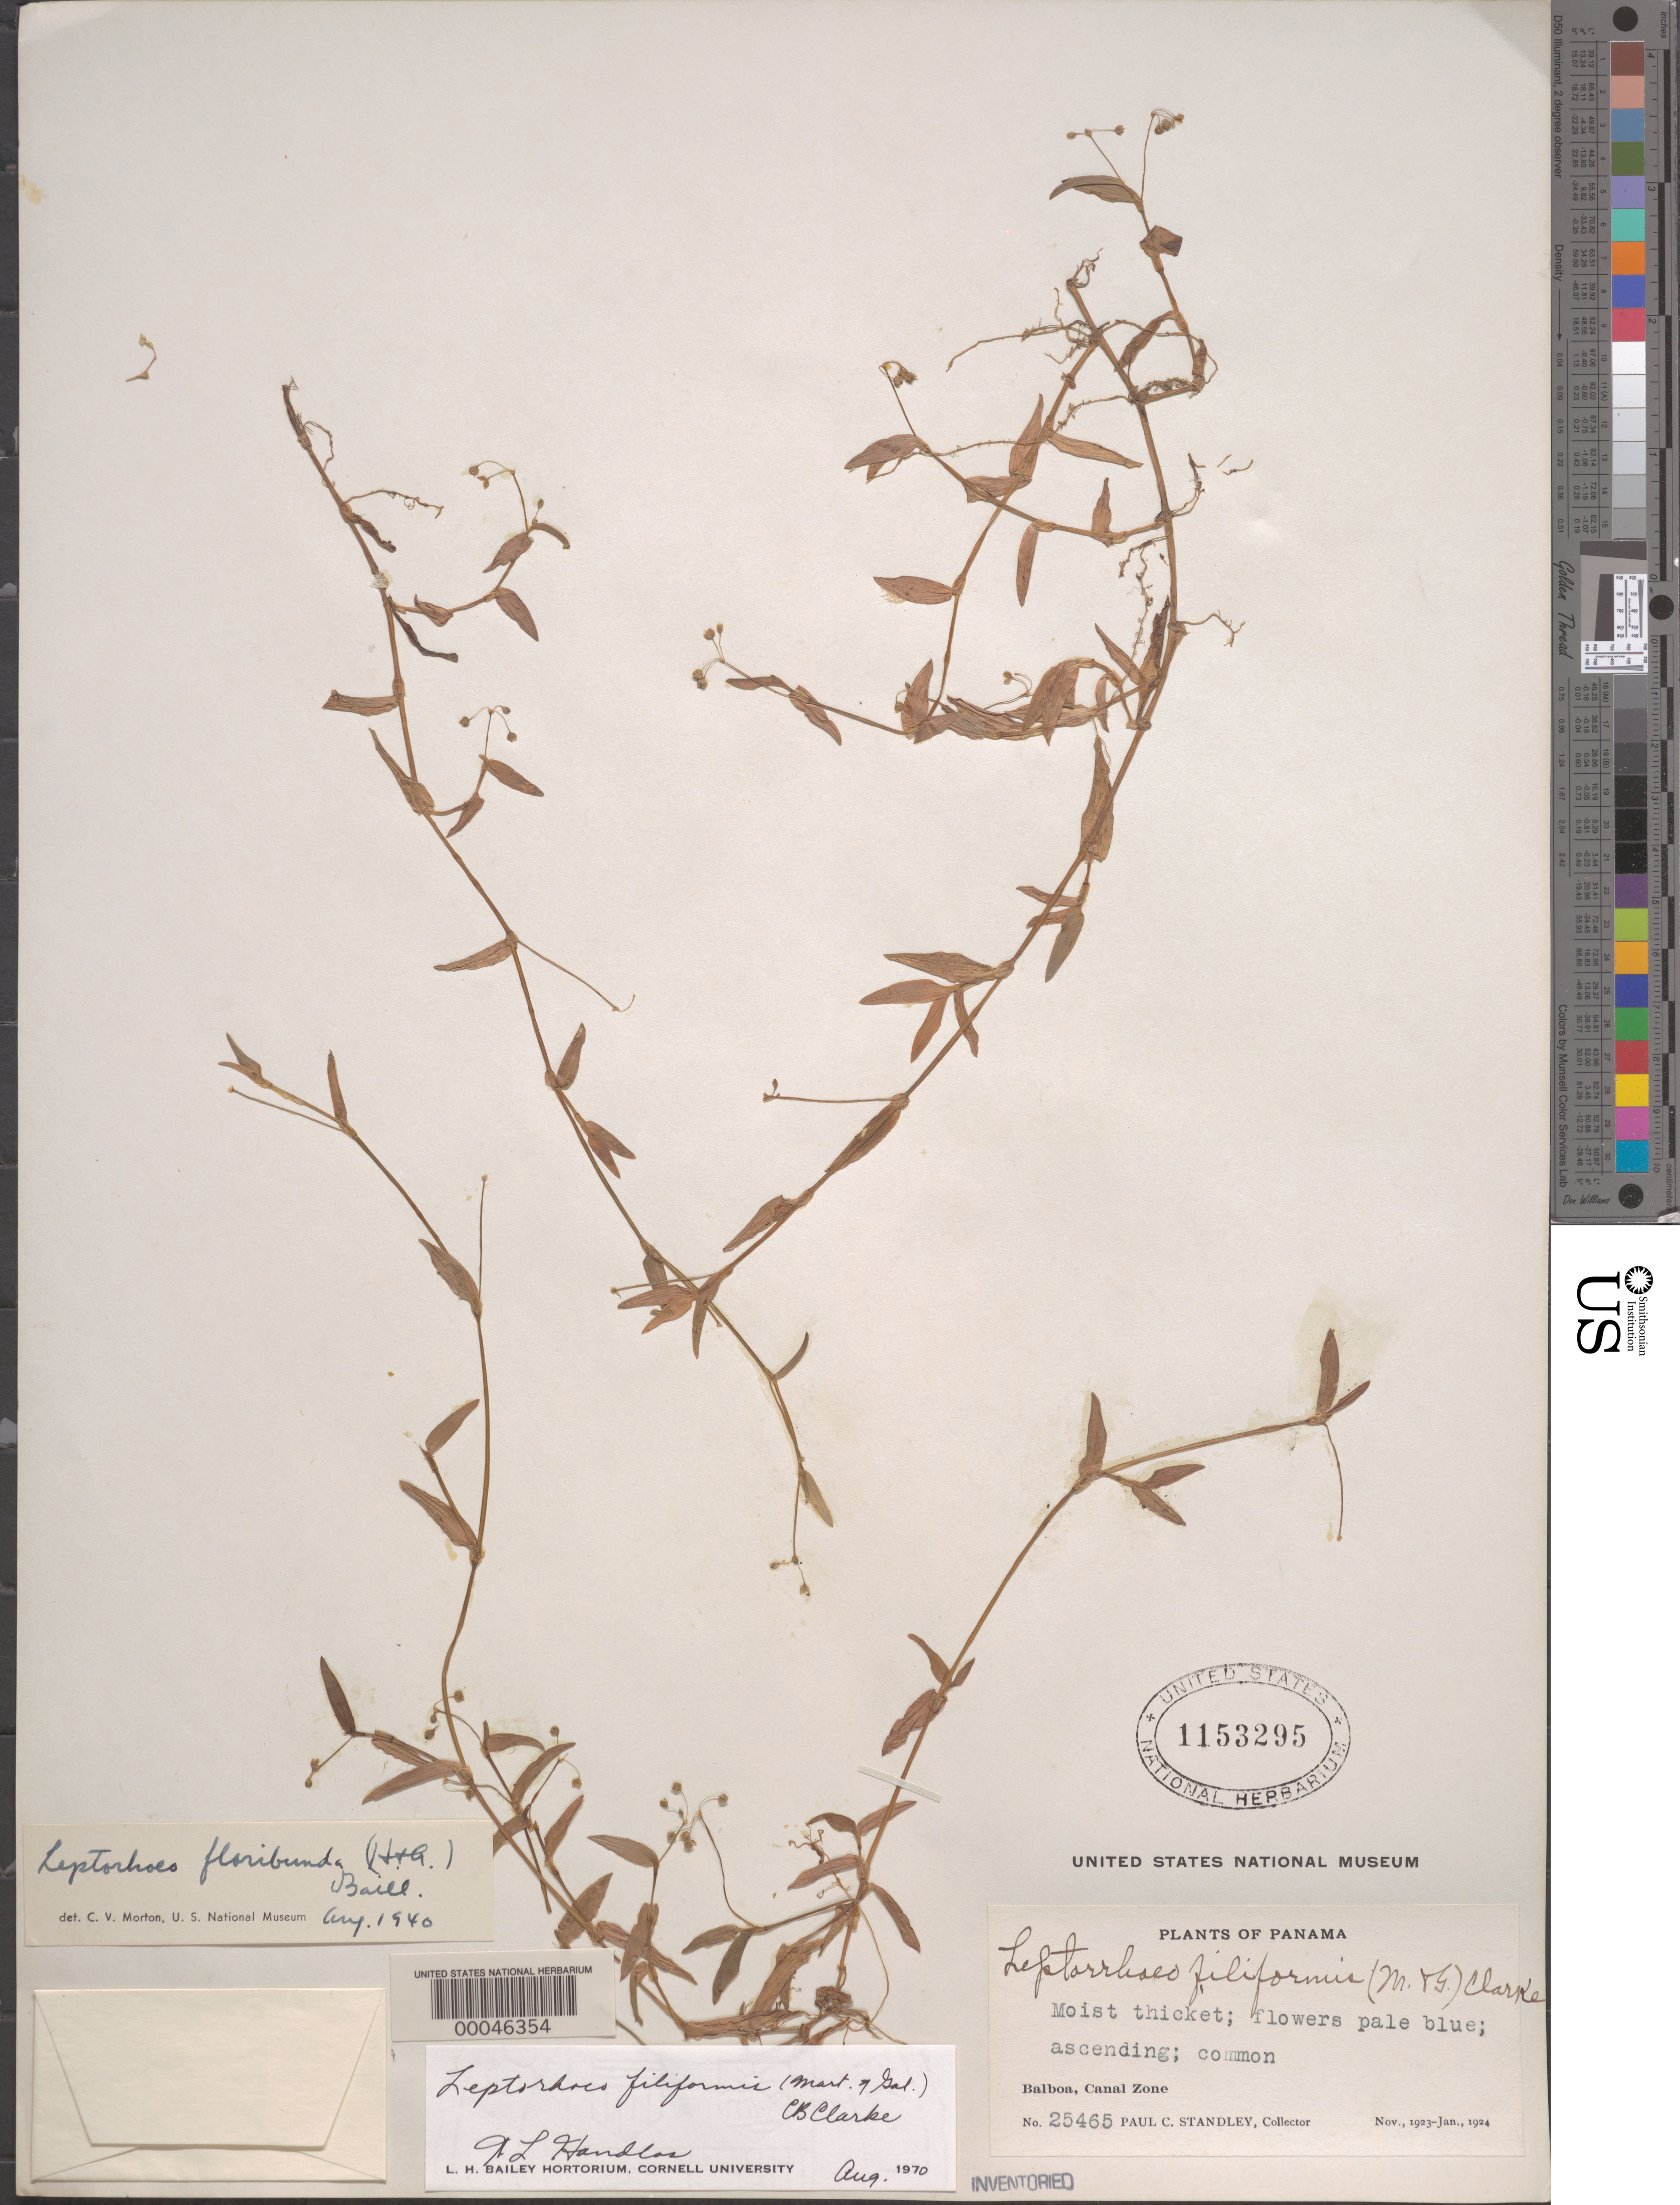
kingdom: Plantae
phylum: Tracheophyta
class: Liliopsida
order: Commelinales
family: Commelinaceae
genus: Callisia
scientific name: Callisia filiformis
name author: (M. Martens & Galeotti) D.R. Hunt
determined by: Handlos, W. L.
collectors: P. C. Standley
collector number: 25465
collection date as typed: Nov 1923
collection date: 1923-11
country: Panama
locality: Balboa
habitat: Moist thicket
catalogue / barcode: US 1153295